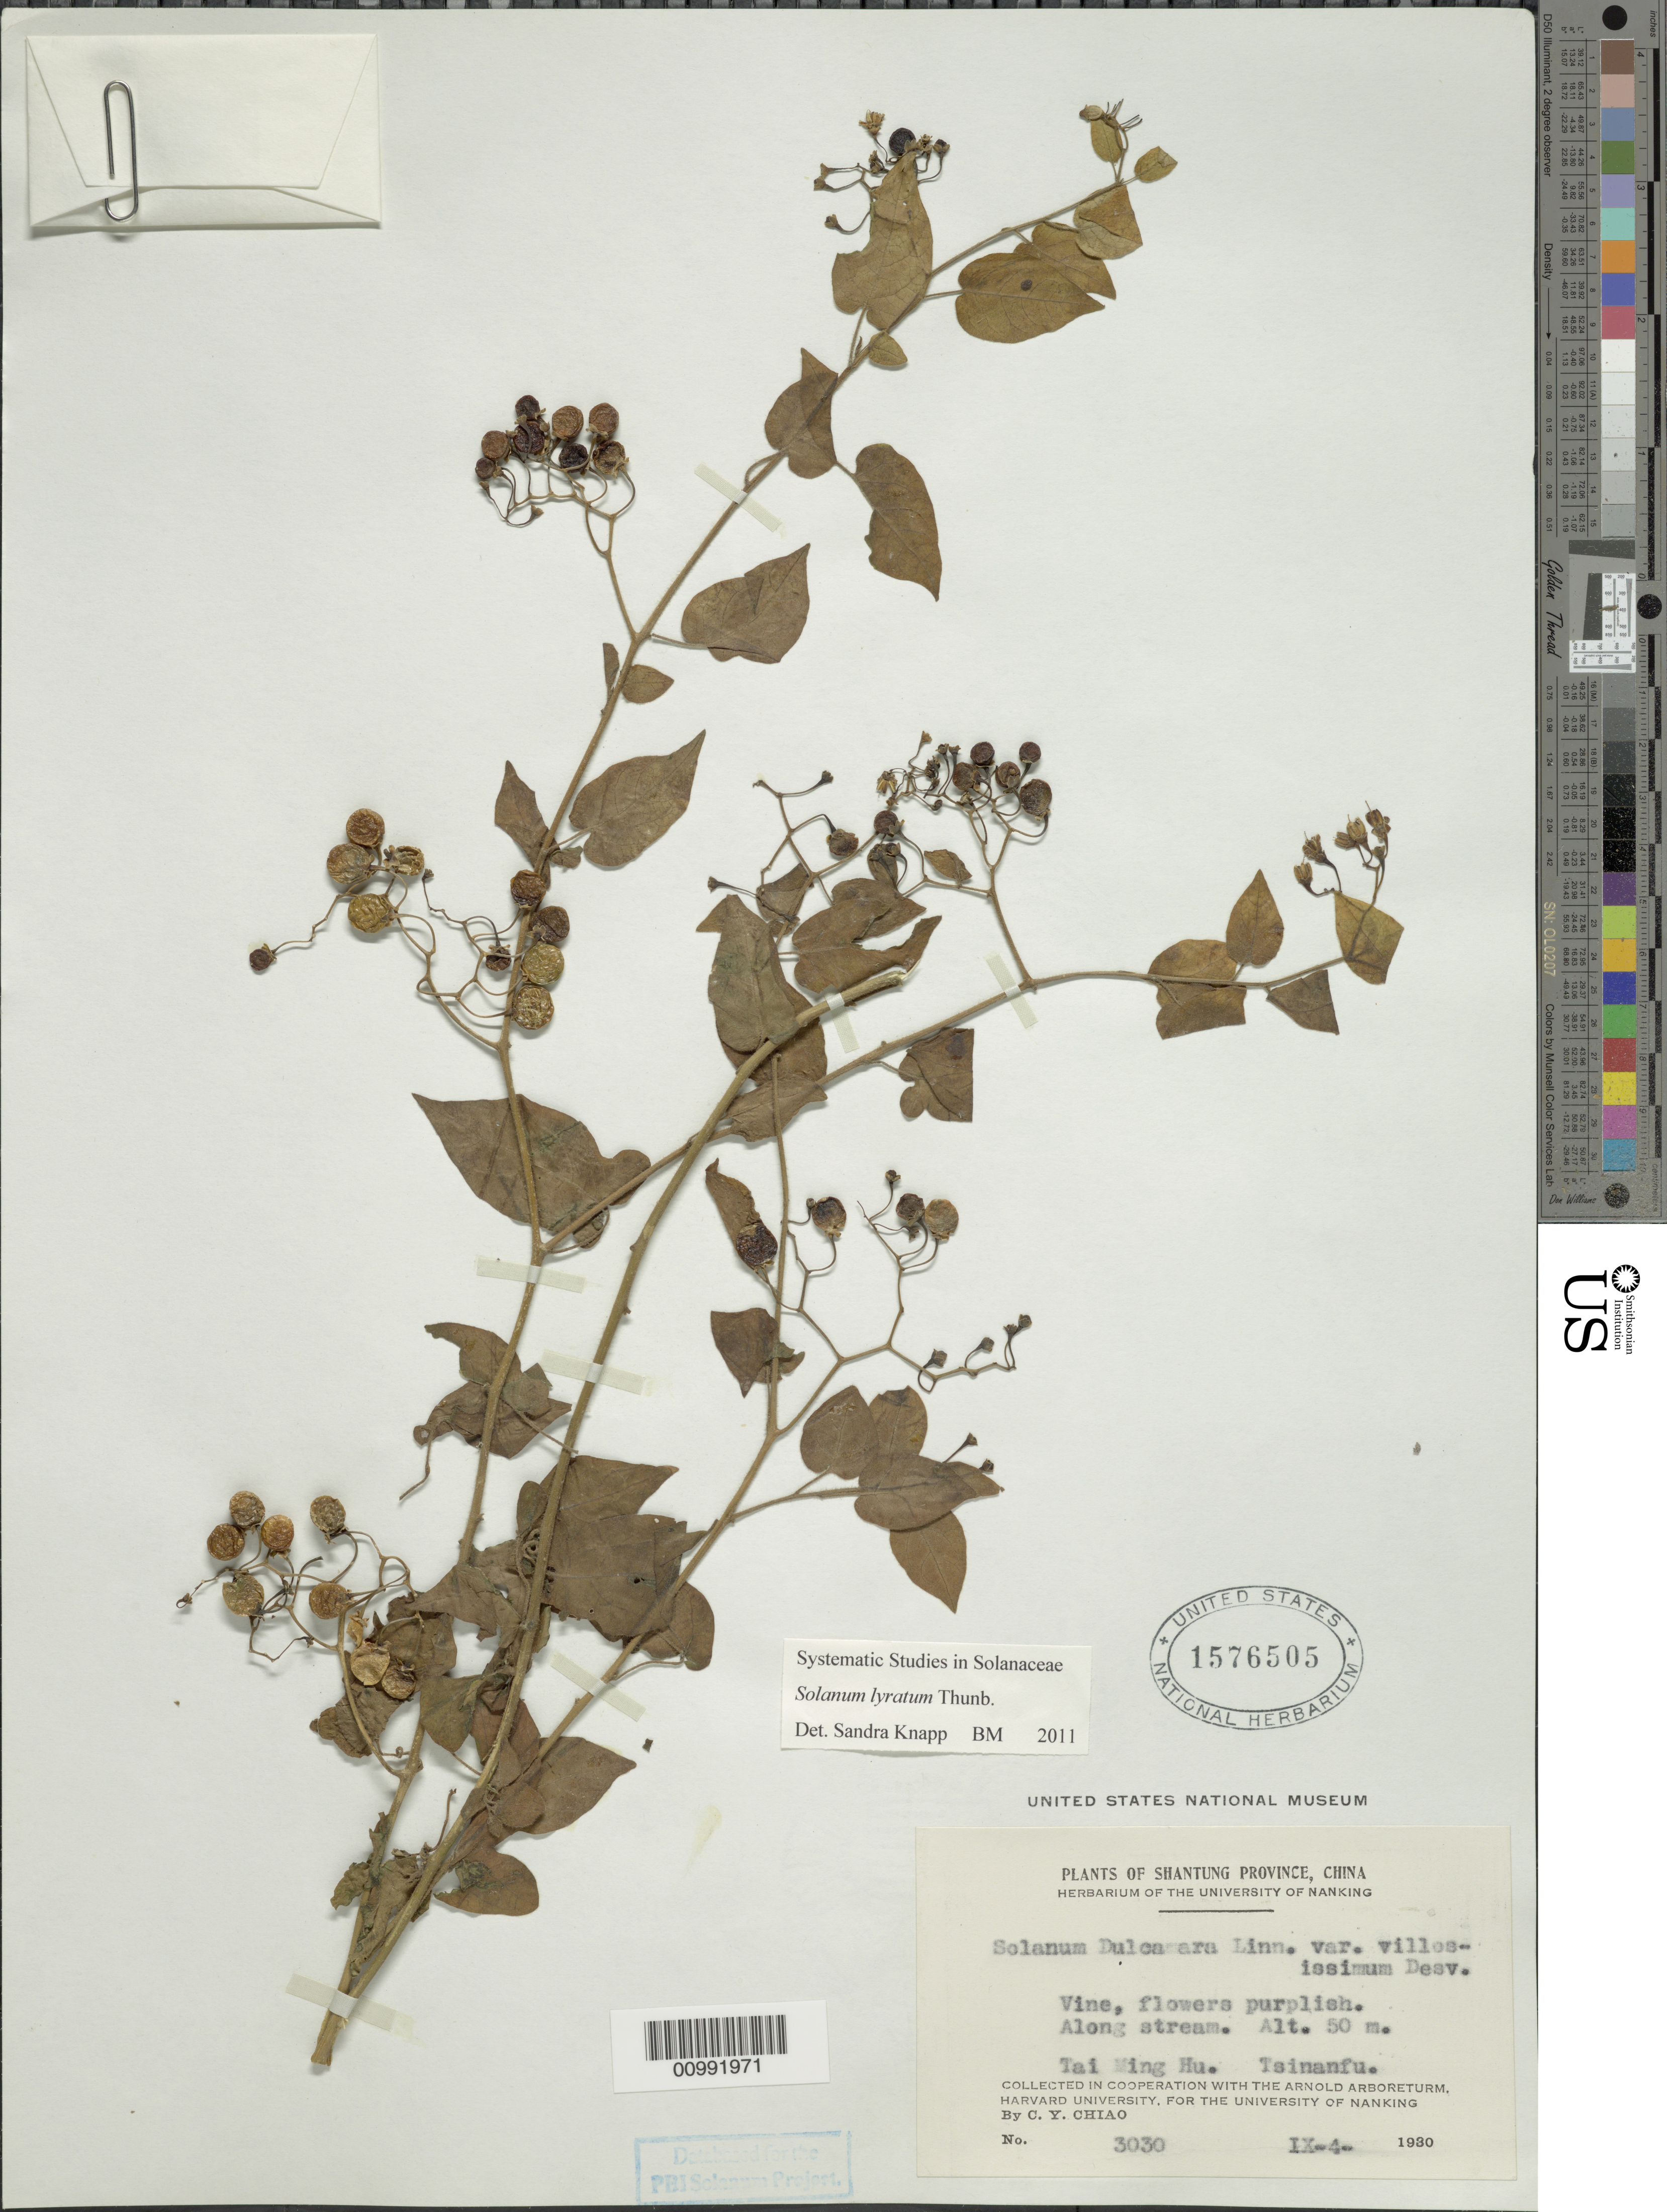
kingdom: Plantae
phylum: Tracheophyta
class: Magnoliopsida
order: Solanales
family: Solanaceae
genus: Solanum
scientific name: Solanum lyratum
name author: Thunb.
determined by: Knapp, S. D.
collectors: C. Y. Chiao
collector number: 3030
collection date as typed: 4 Sep 1920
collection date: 1920-09-04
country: China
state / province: Shandong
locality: Tai Ming Hu (Shantung Province)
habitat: along stream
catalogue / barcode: US 1576505